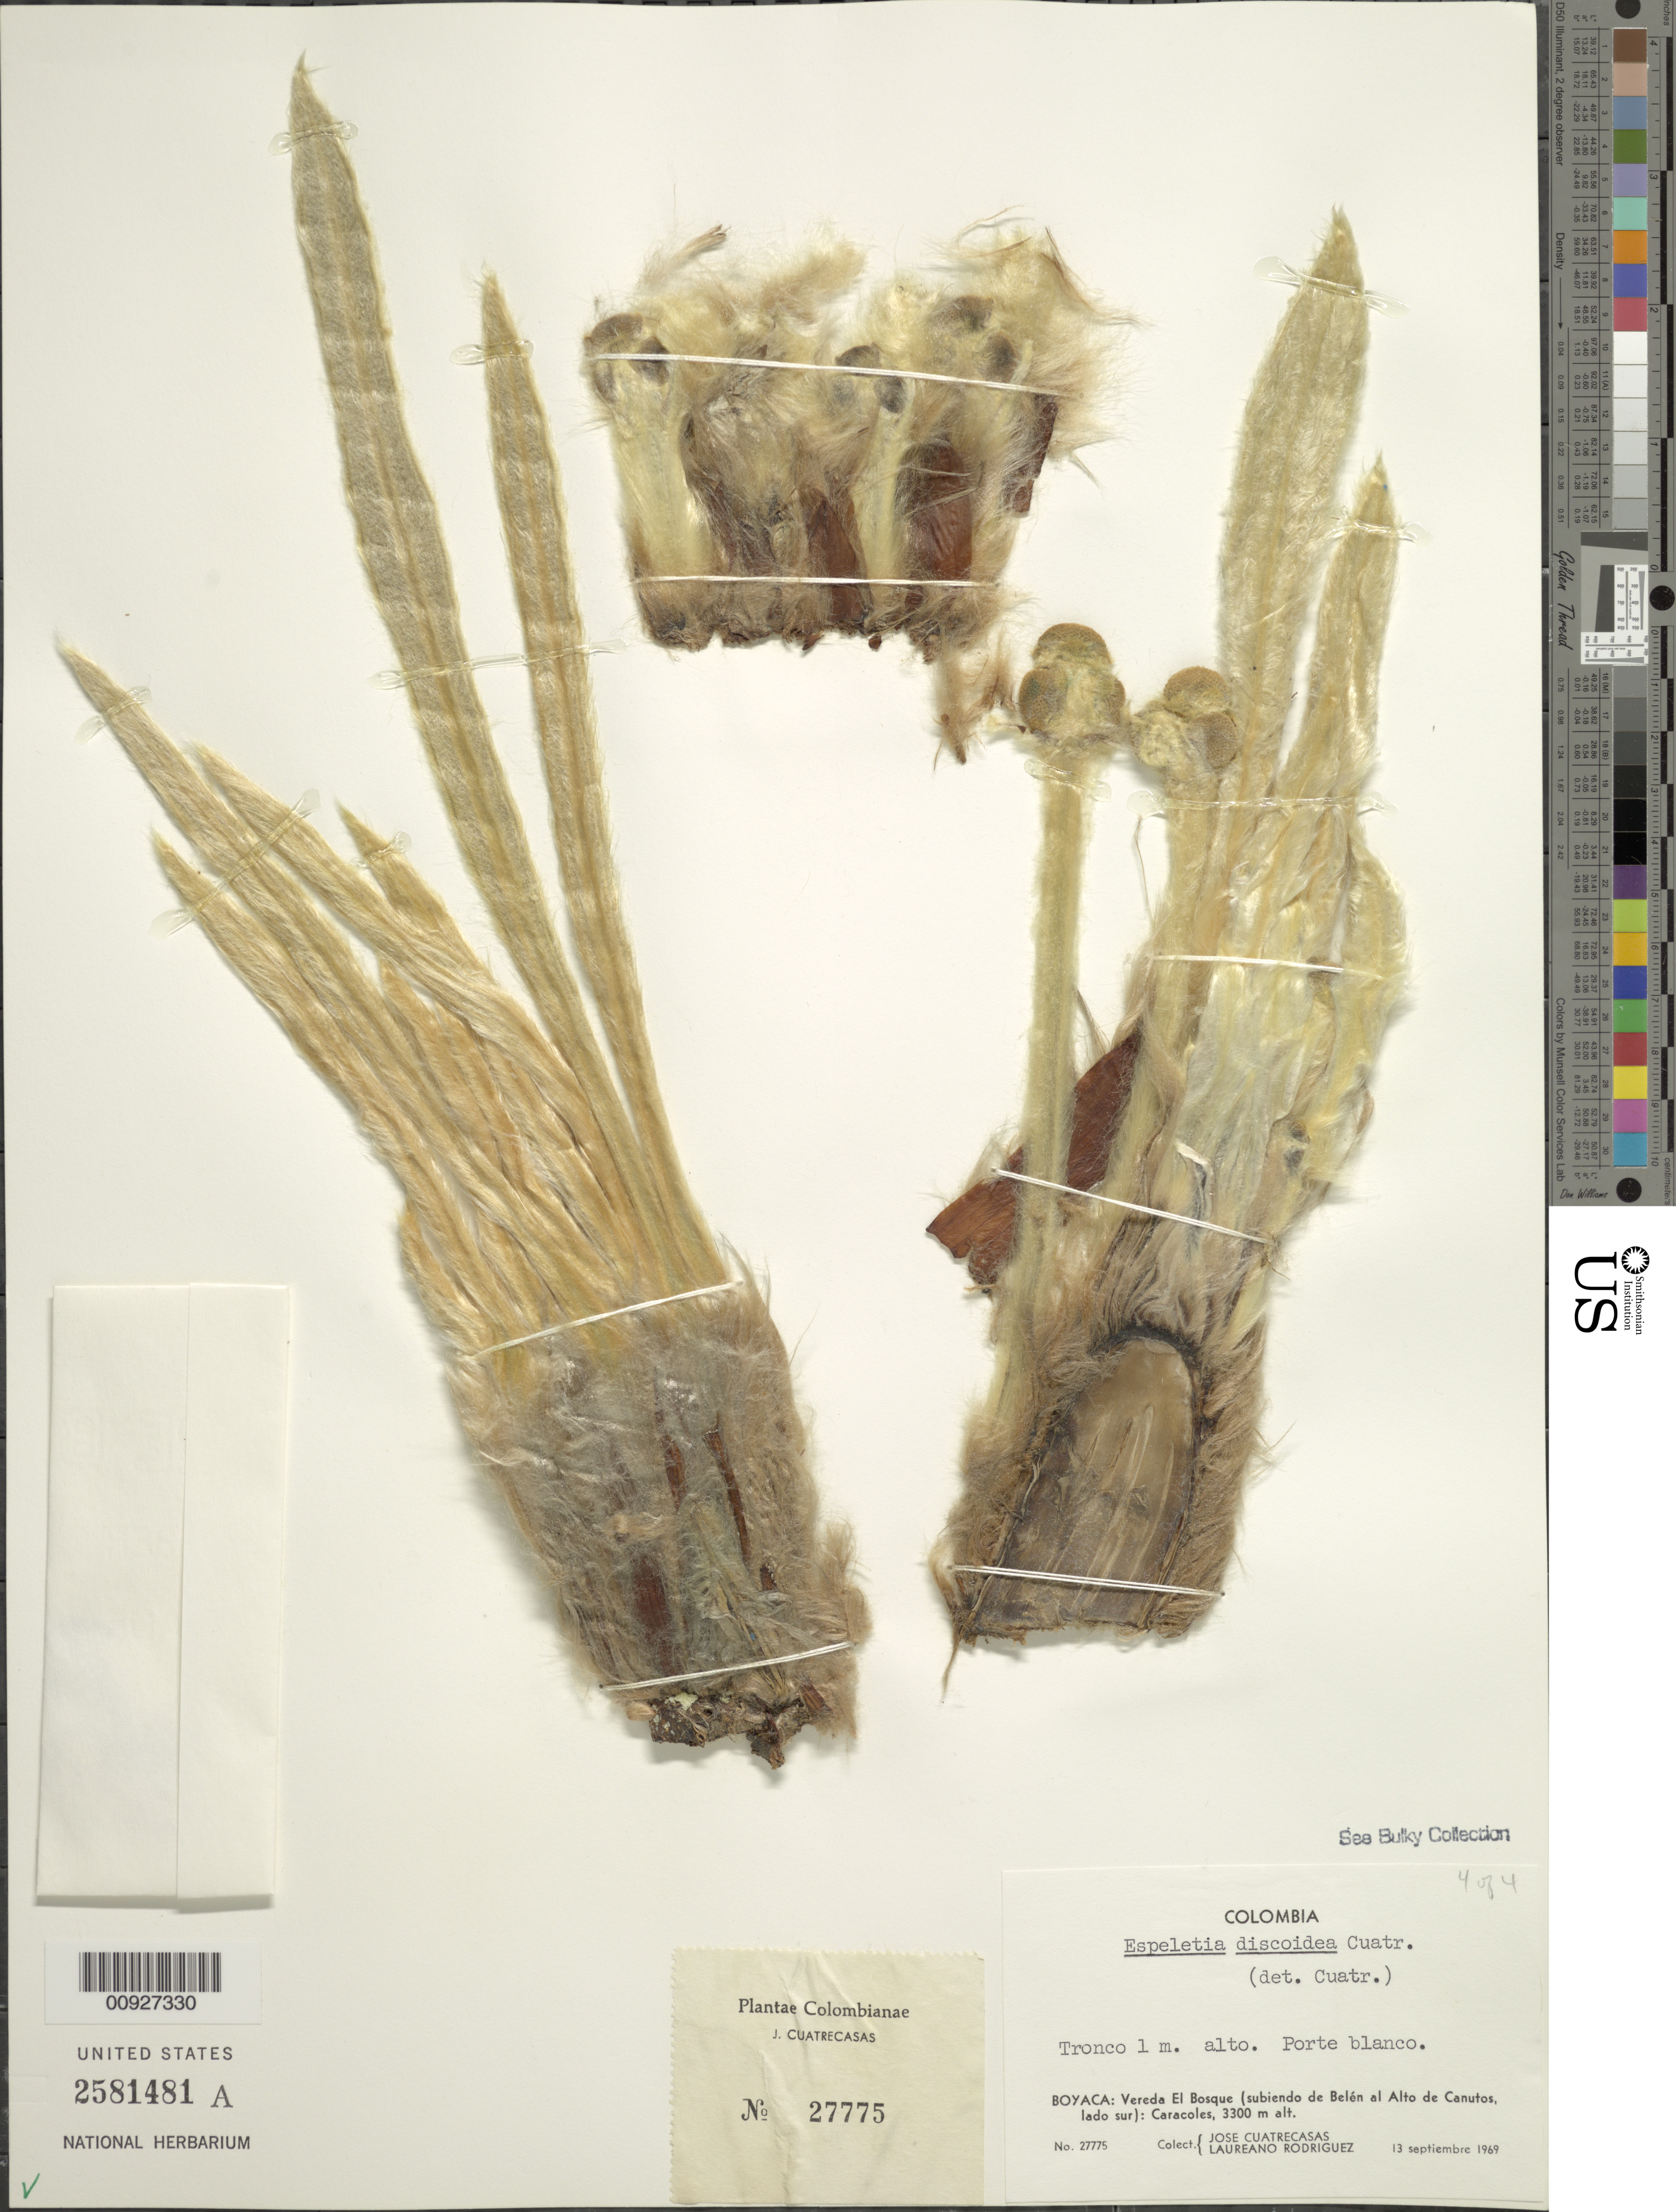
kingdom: Plantae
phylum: Tracheophyta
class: Magnoliopsida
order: Asterales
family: Asteraceae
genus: Espeletia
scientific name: Espeletia discoidea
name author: Cuatrec.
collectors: J. Cuatrecasas & L. Rodriguez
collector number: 27775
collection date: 1969-11-13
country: Colombia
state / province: Boyacá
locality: Verda El Bosque (subiendo de Belén Al Alto de Canutos, lado sur): Caracoles.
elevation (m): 3300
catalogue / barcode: US 2581481A